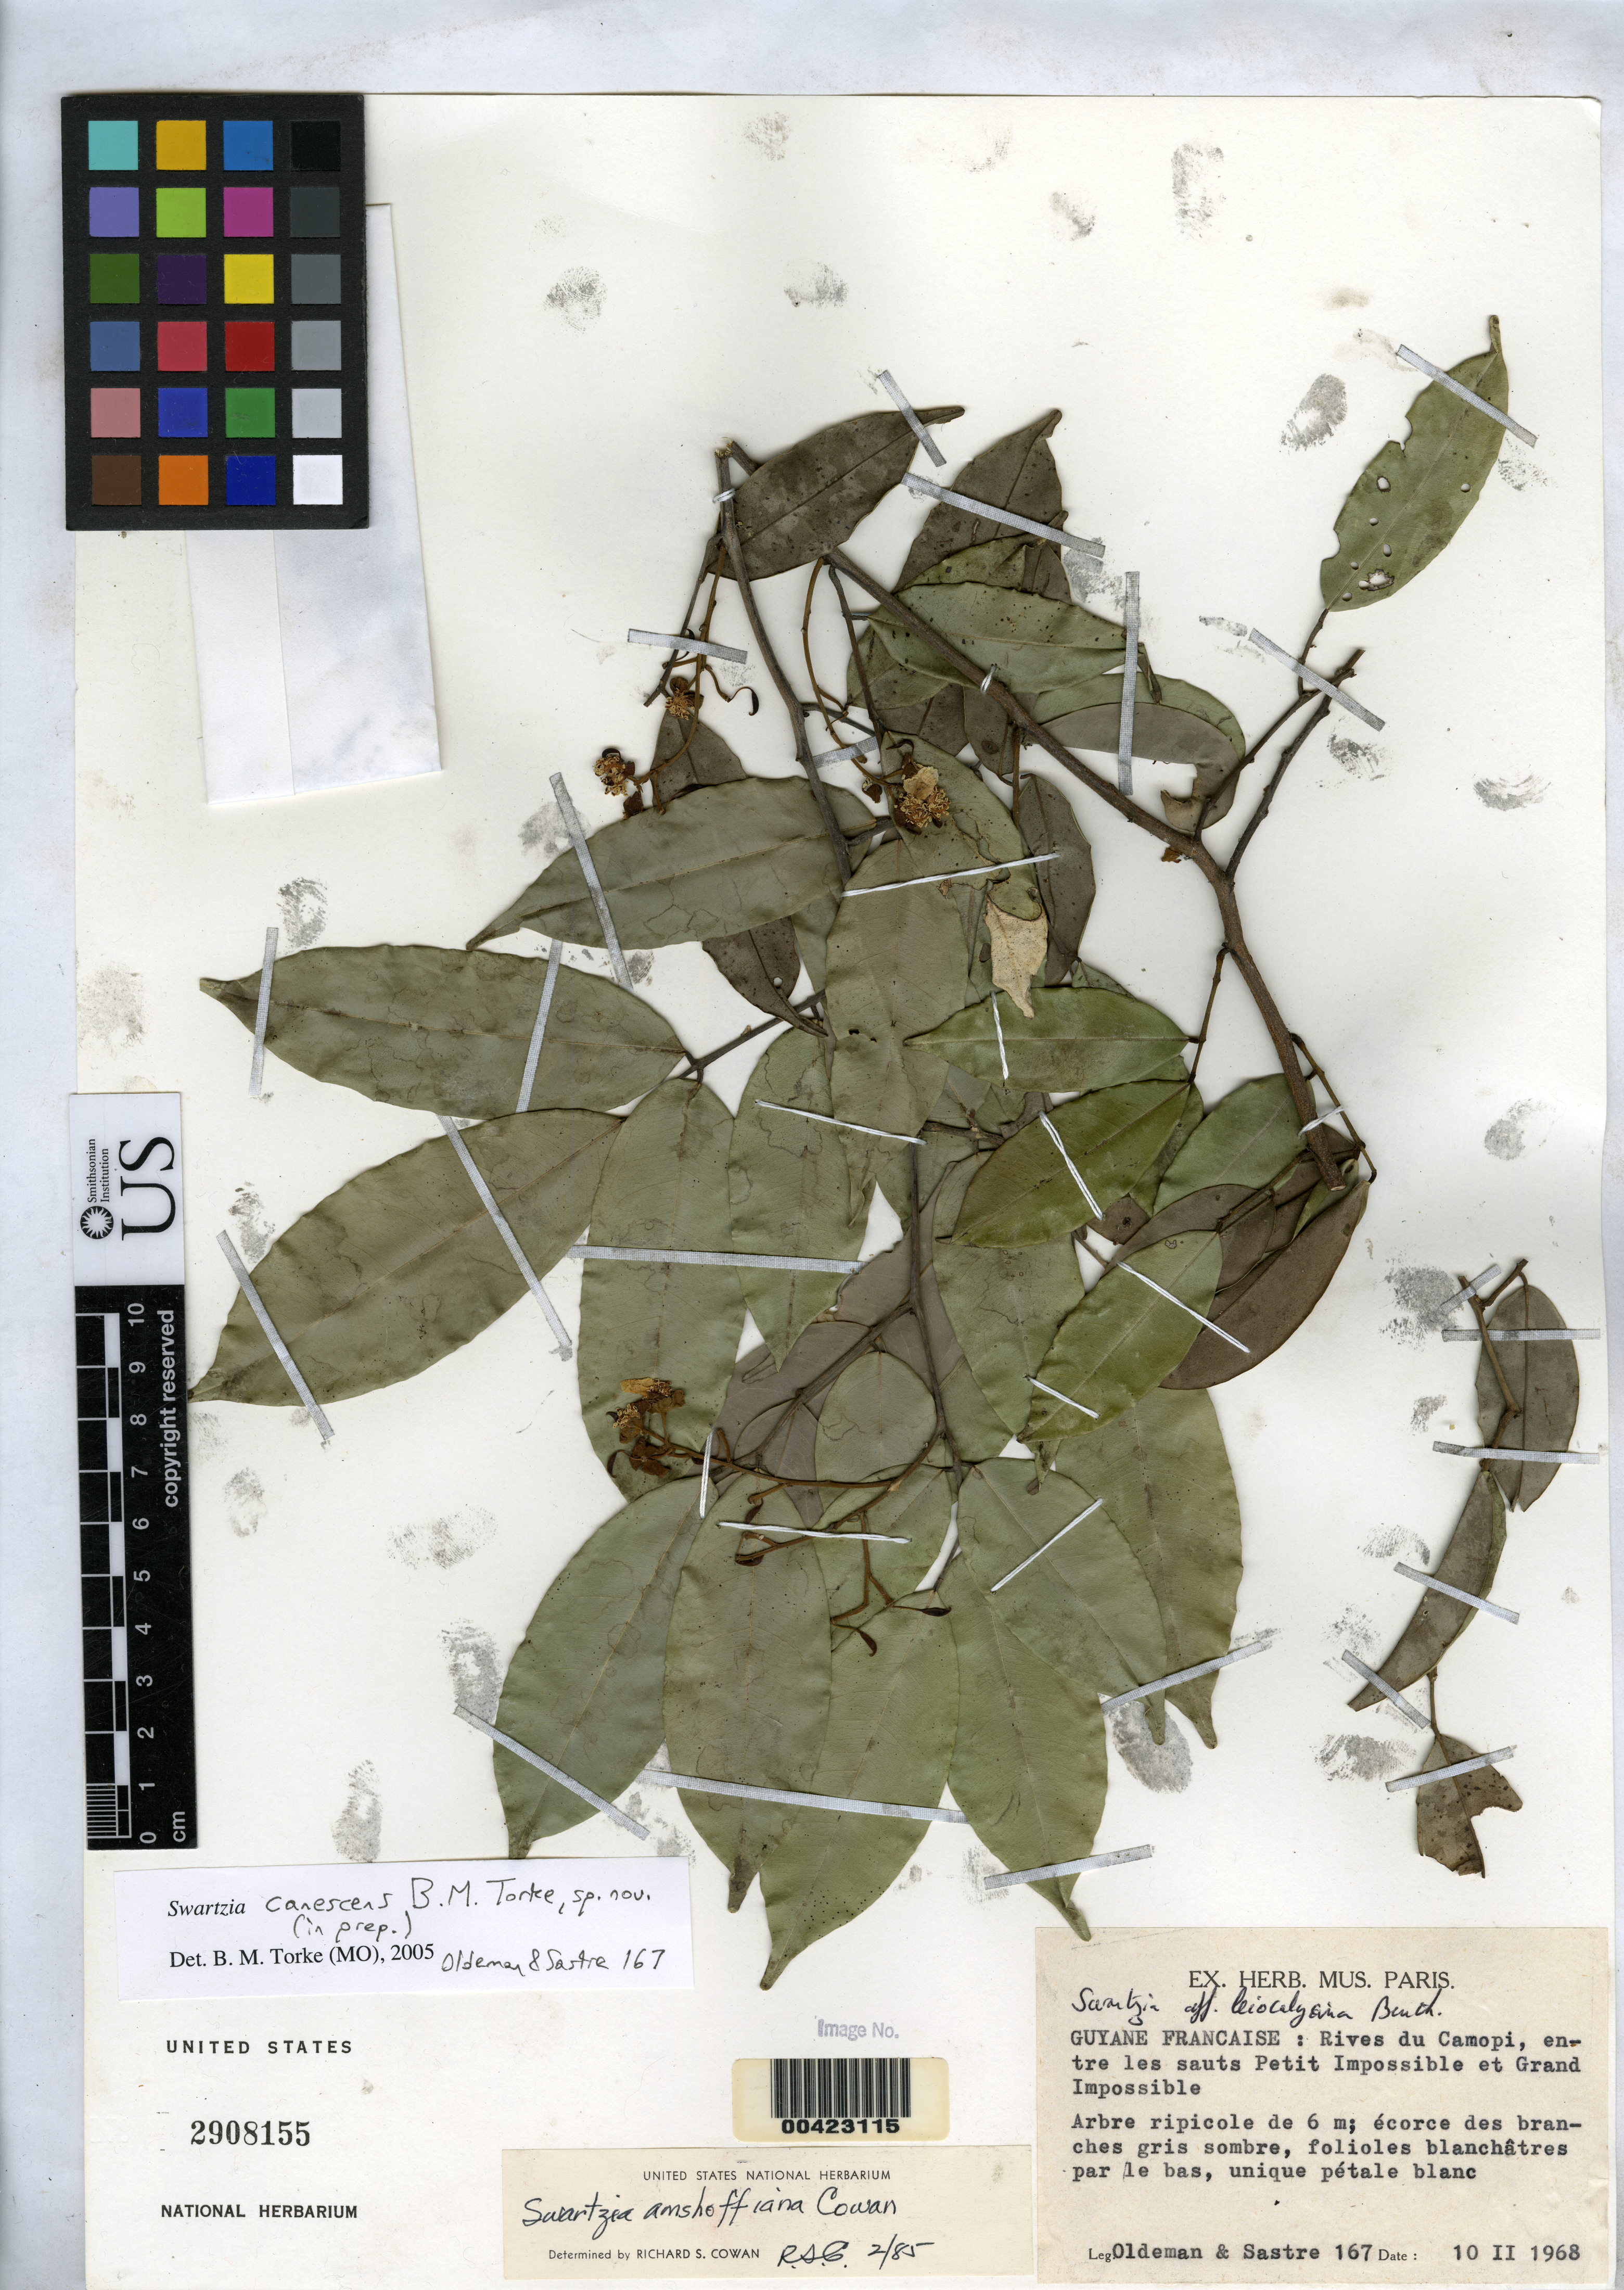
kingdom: Plantae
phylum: Tracheophyta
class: Magnoliopsida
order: Fabales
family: Fabaceae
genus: Swartzia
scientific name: Swartzia canescens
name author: Torke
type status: Isotype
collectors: R. Oldeman & -- Sastre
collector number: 167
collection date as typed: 10 Feb 1968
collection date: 1968-02-10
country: French Guiana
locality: Compte river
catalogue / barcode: US 2908155